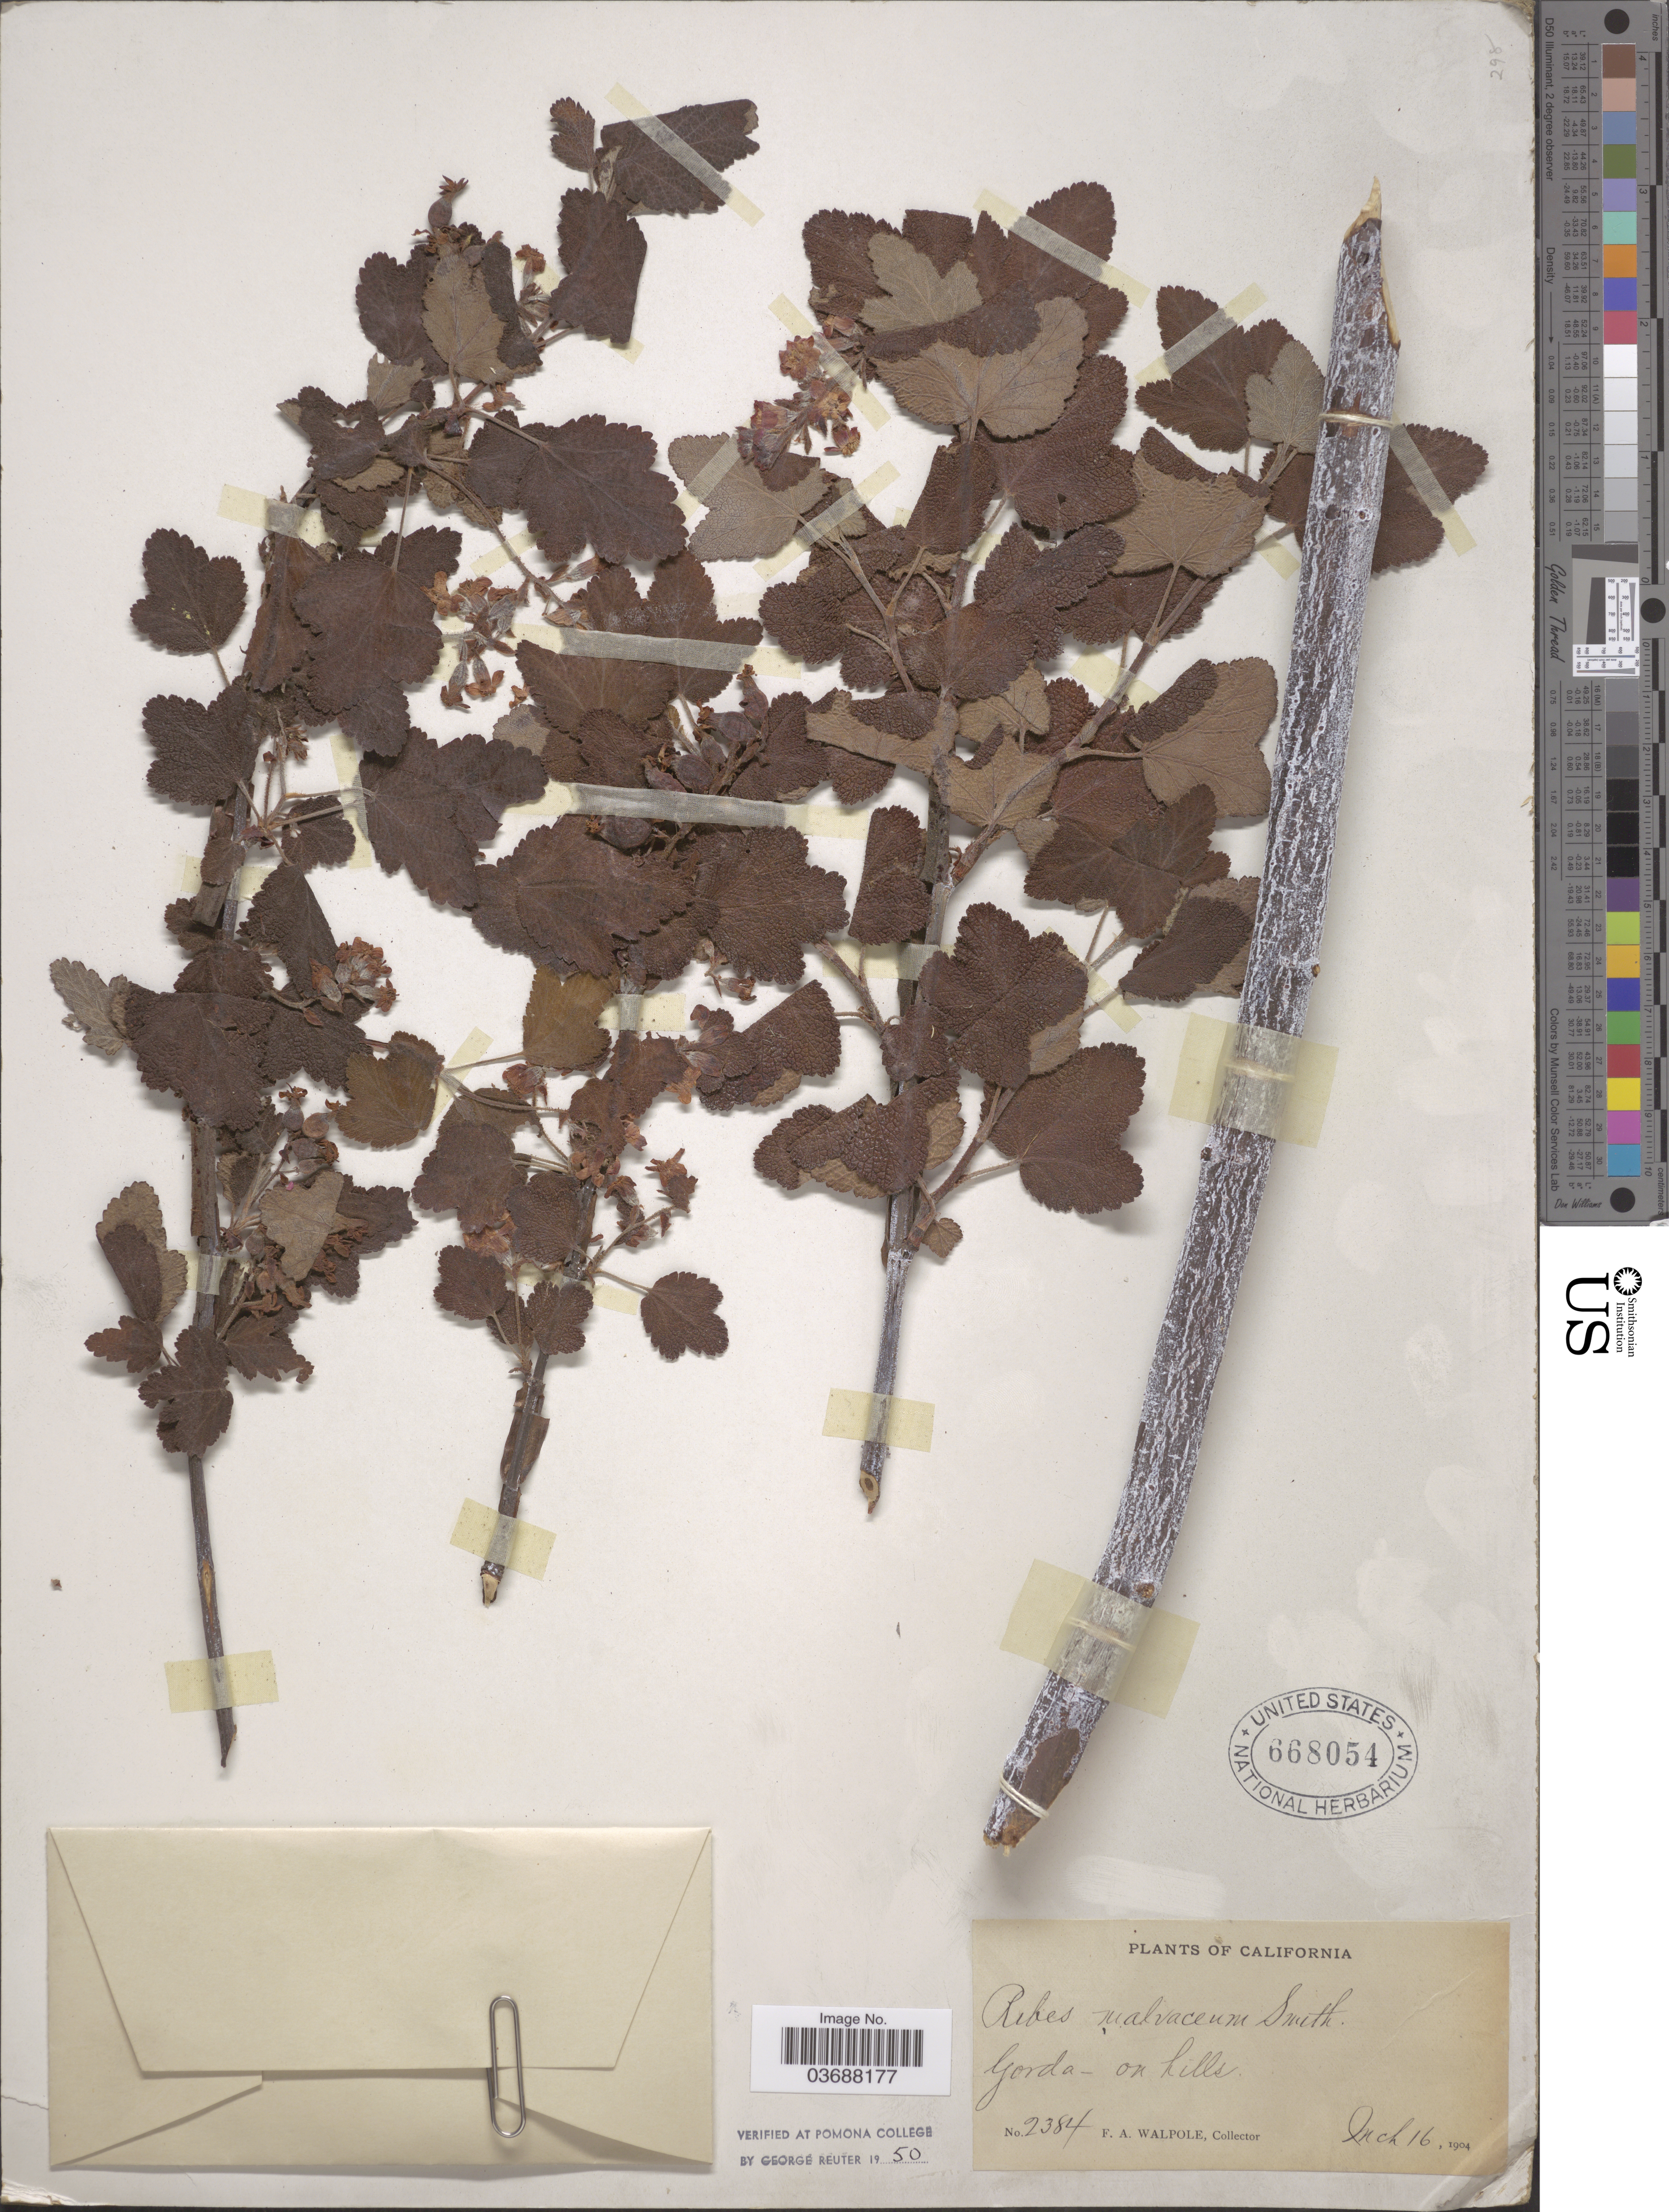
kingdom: Plantae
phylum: Tracheophyta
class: Magnoliopsida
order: Saxifragales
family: Grossulariaceae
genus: Ribes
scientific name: Ribes malvaceum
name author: Sm.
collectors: F. Walpole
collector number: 2384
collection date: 1904-03-16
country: United States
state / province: California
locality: Gorda- on hills.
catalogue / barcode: US 668054